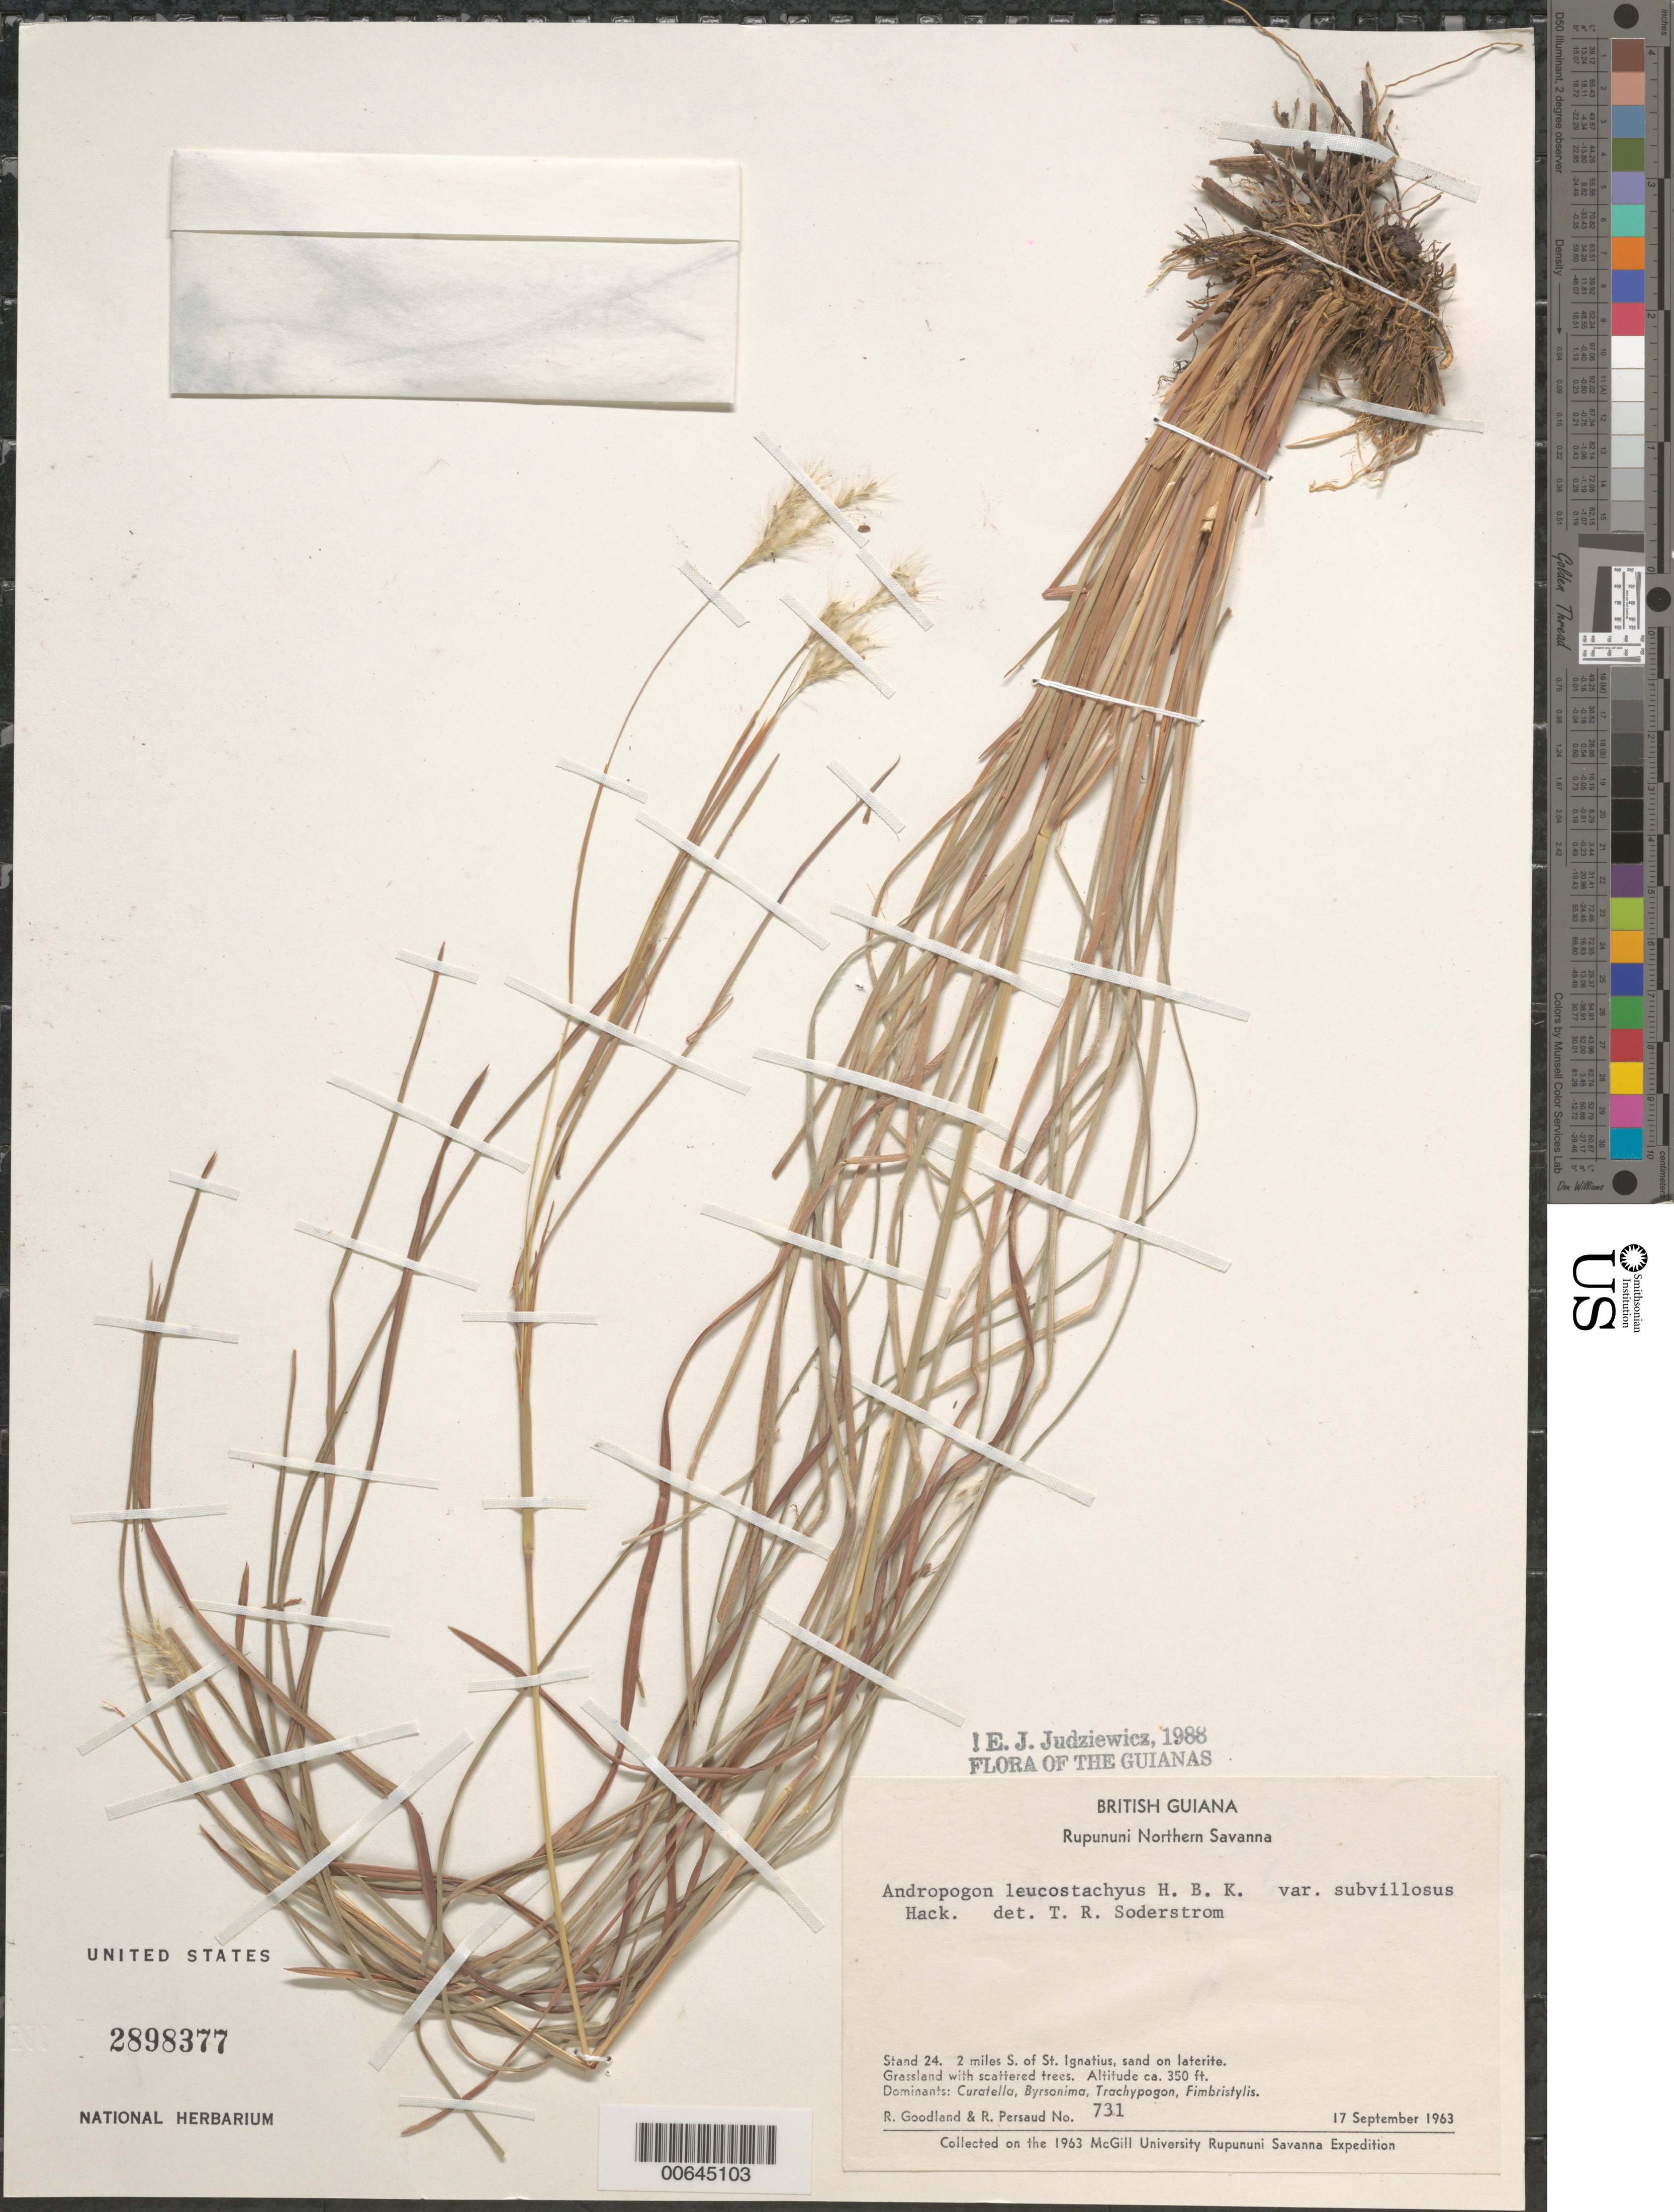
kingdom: Plantae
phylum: Tracheophyta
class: Liliopsida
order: Poales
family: Poaceae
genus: Andropogon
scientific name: Andropogon leucostachyus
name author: Kunth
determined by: Judziewicz, E. J.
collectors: R. Goodland & R. Persaud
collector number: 731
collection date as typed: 17-Sep-63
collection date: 1963-09-17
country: Guyana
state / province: U. Takutu-U. Essequibo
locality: Rupununi Northern Savanna, St. Ignatius, 2 mi. S of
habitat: Sand on laterite. Grassland with scattered trees. Dominants: Curatella, Byrsonima, Trachypogon, Fimbristylis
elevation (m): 107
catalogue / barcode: US 2898377